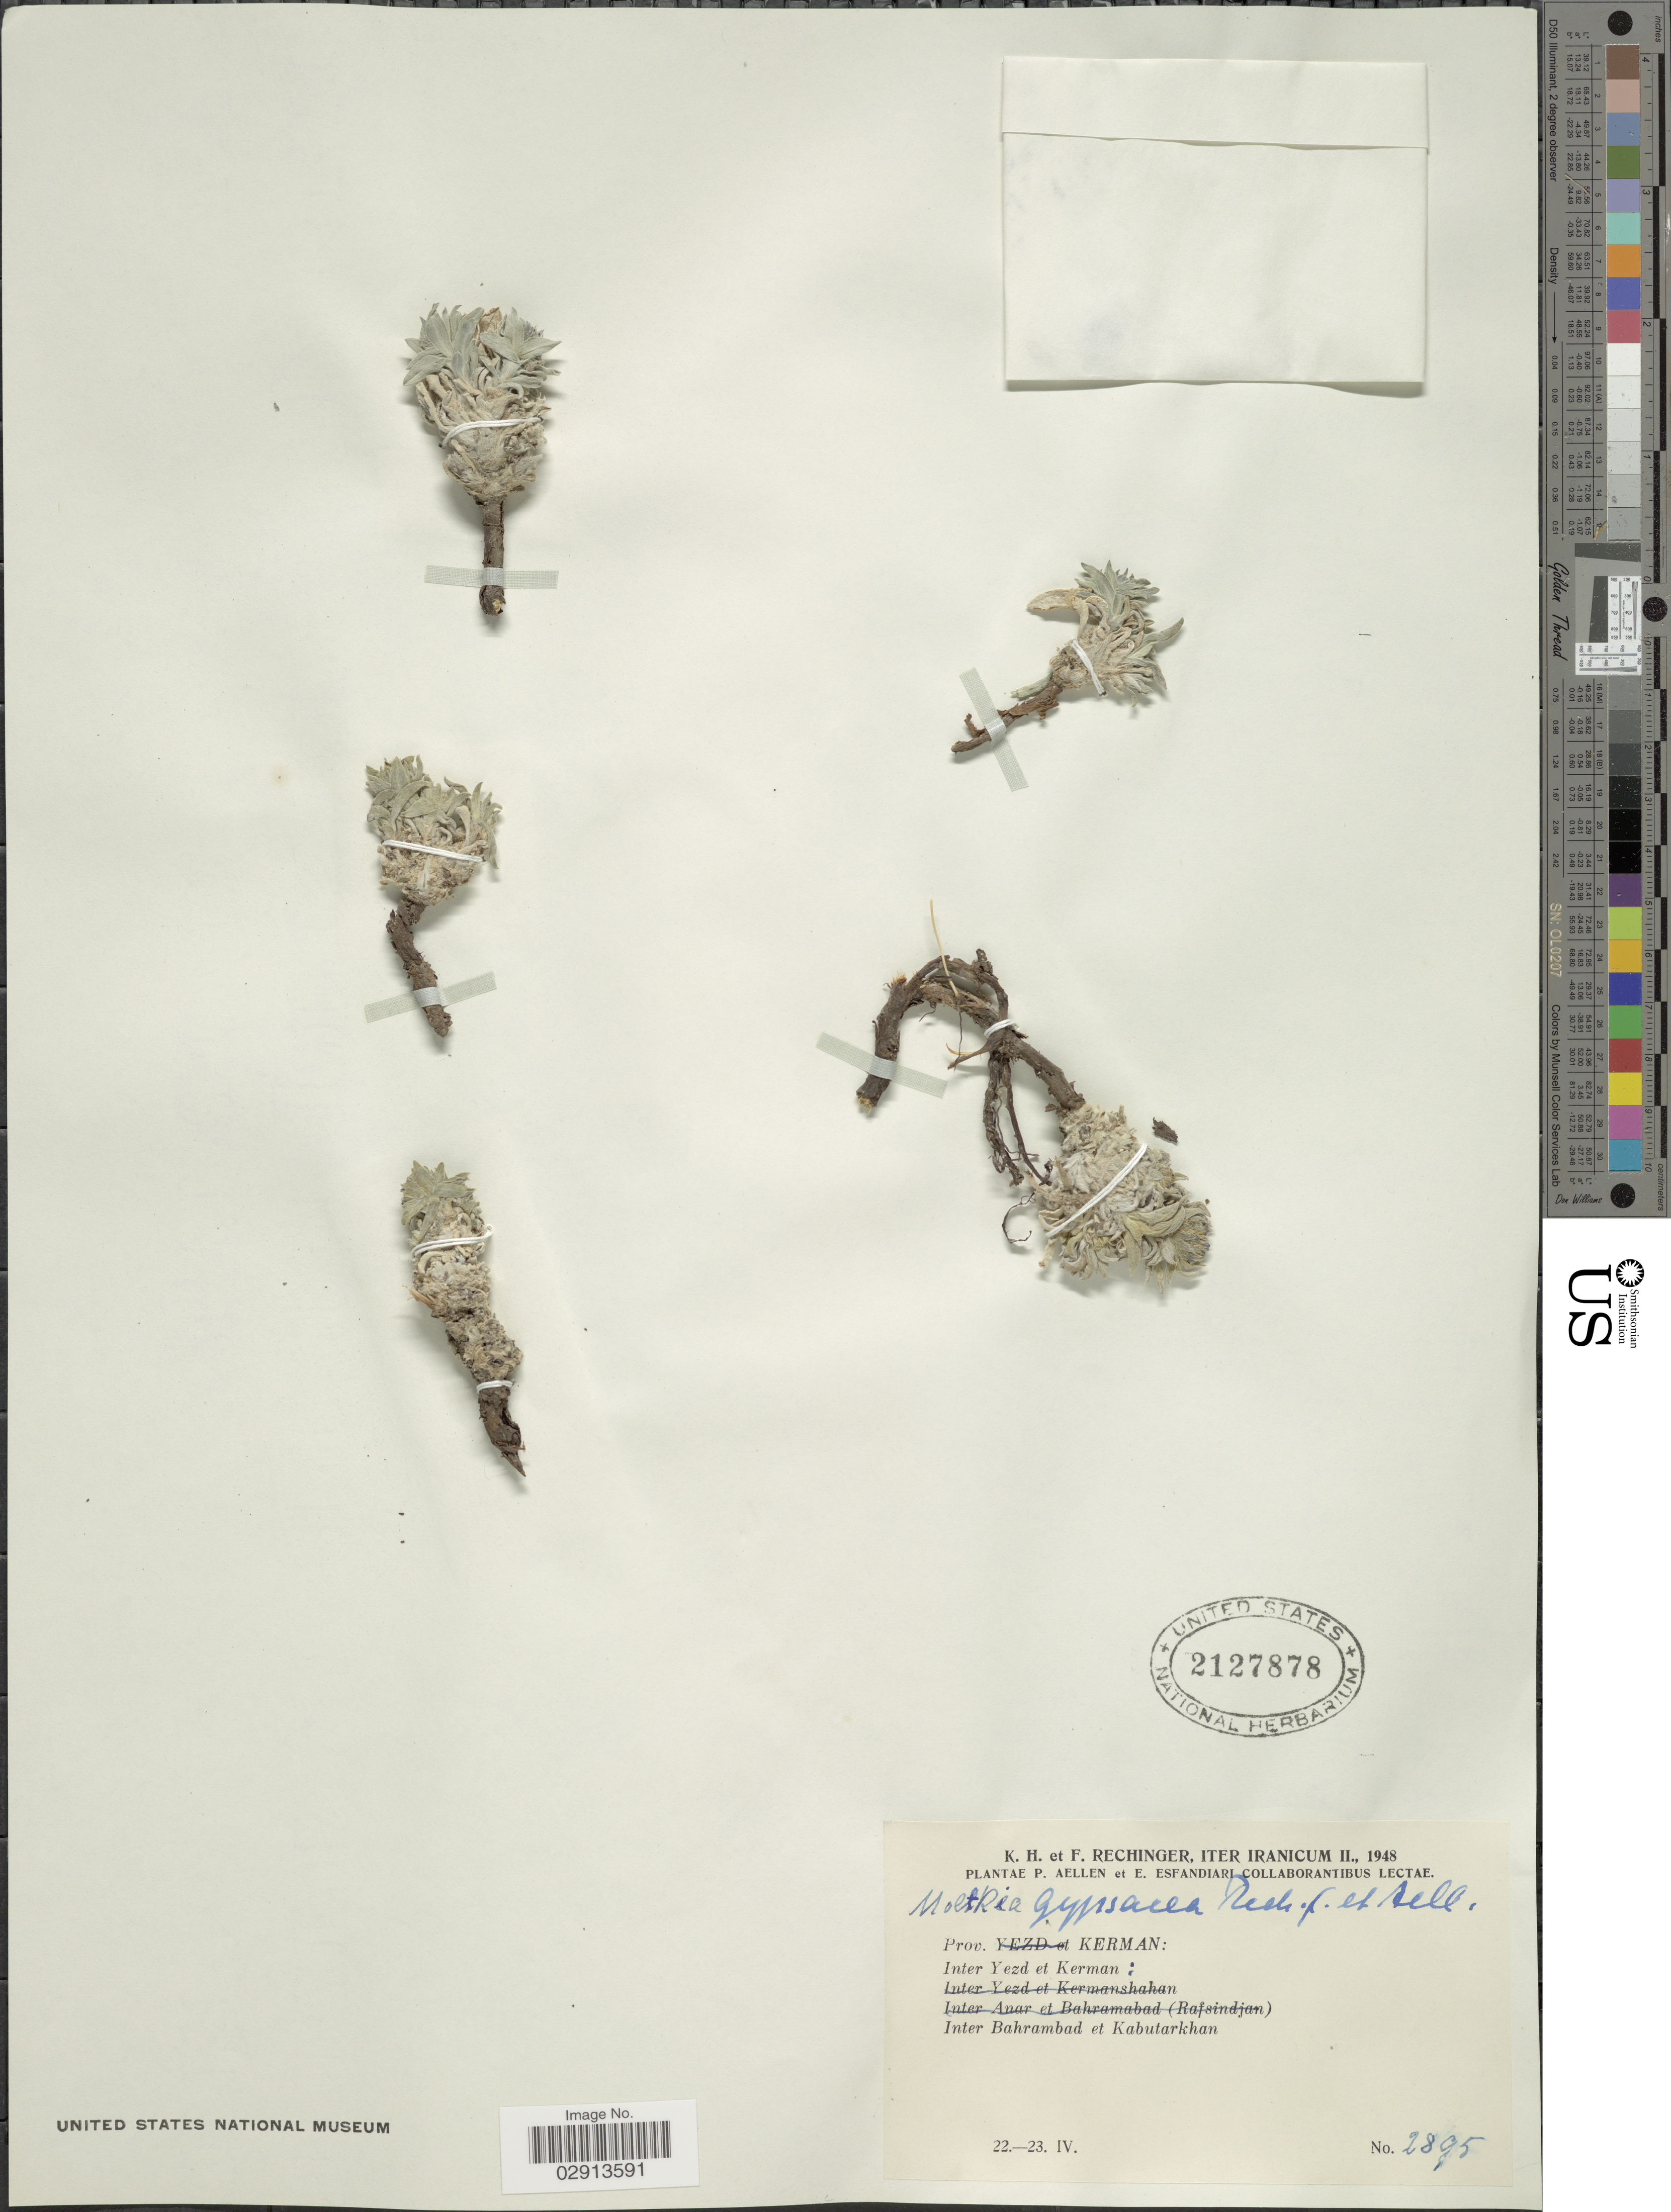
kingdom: Plantae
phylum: Tracheophyta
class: Magnoliopsida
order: Boraginales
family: Boraginaceae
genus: Moltkia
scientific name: Moltkia gypsacea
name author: Rech. f. & Aellen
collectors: K. H. Rechinger & F. Rechinger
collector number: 2895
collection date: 1948-04-22/1948-04-23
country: Iran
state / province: Kerman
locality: Inter Yezd et Kerman. Inter Bahrambad et Kabutarkhan.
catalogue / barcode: US 2127878